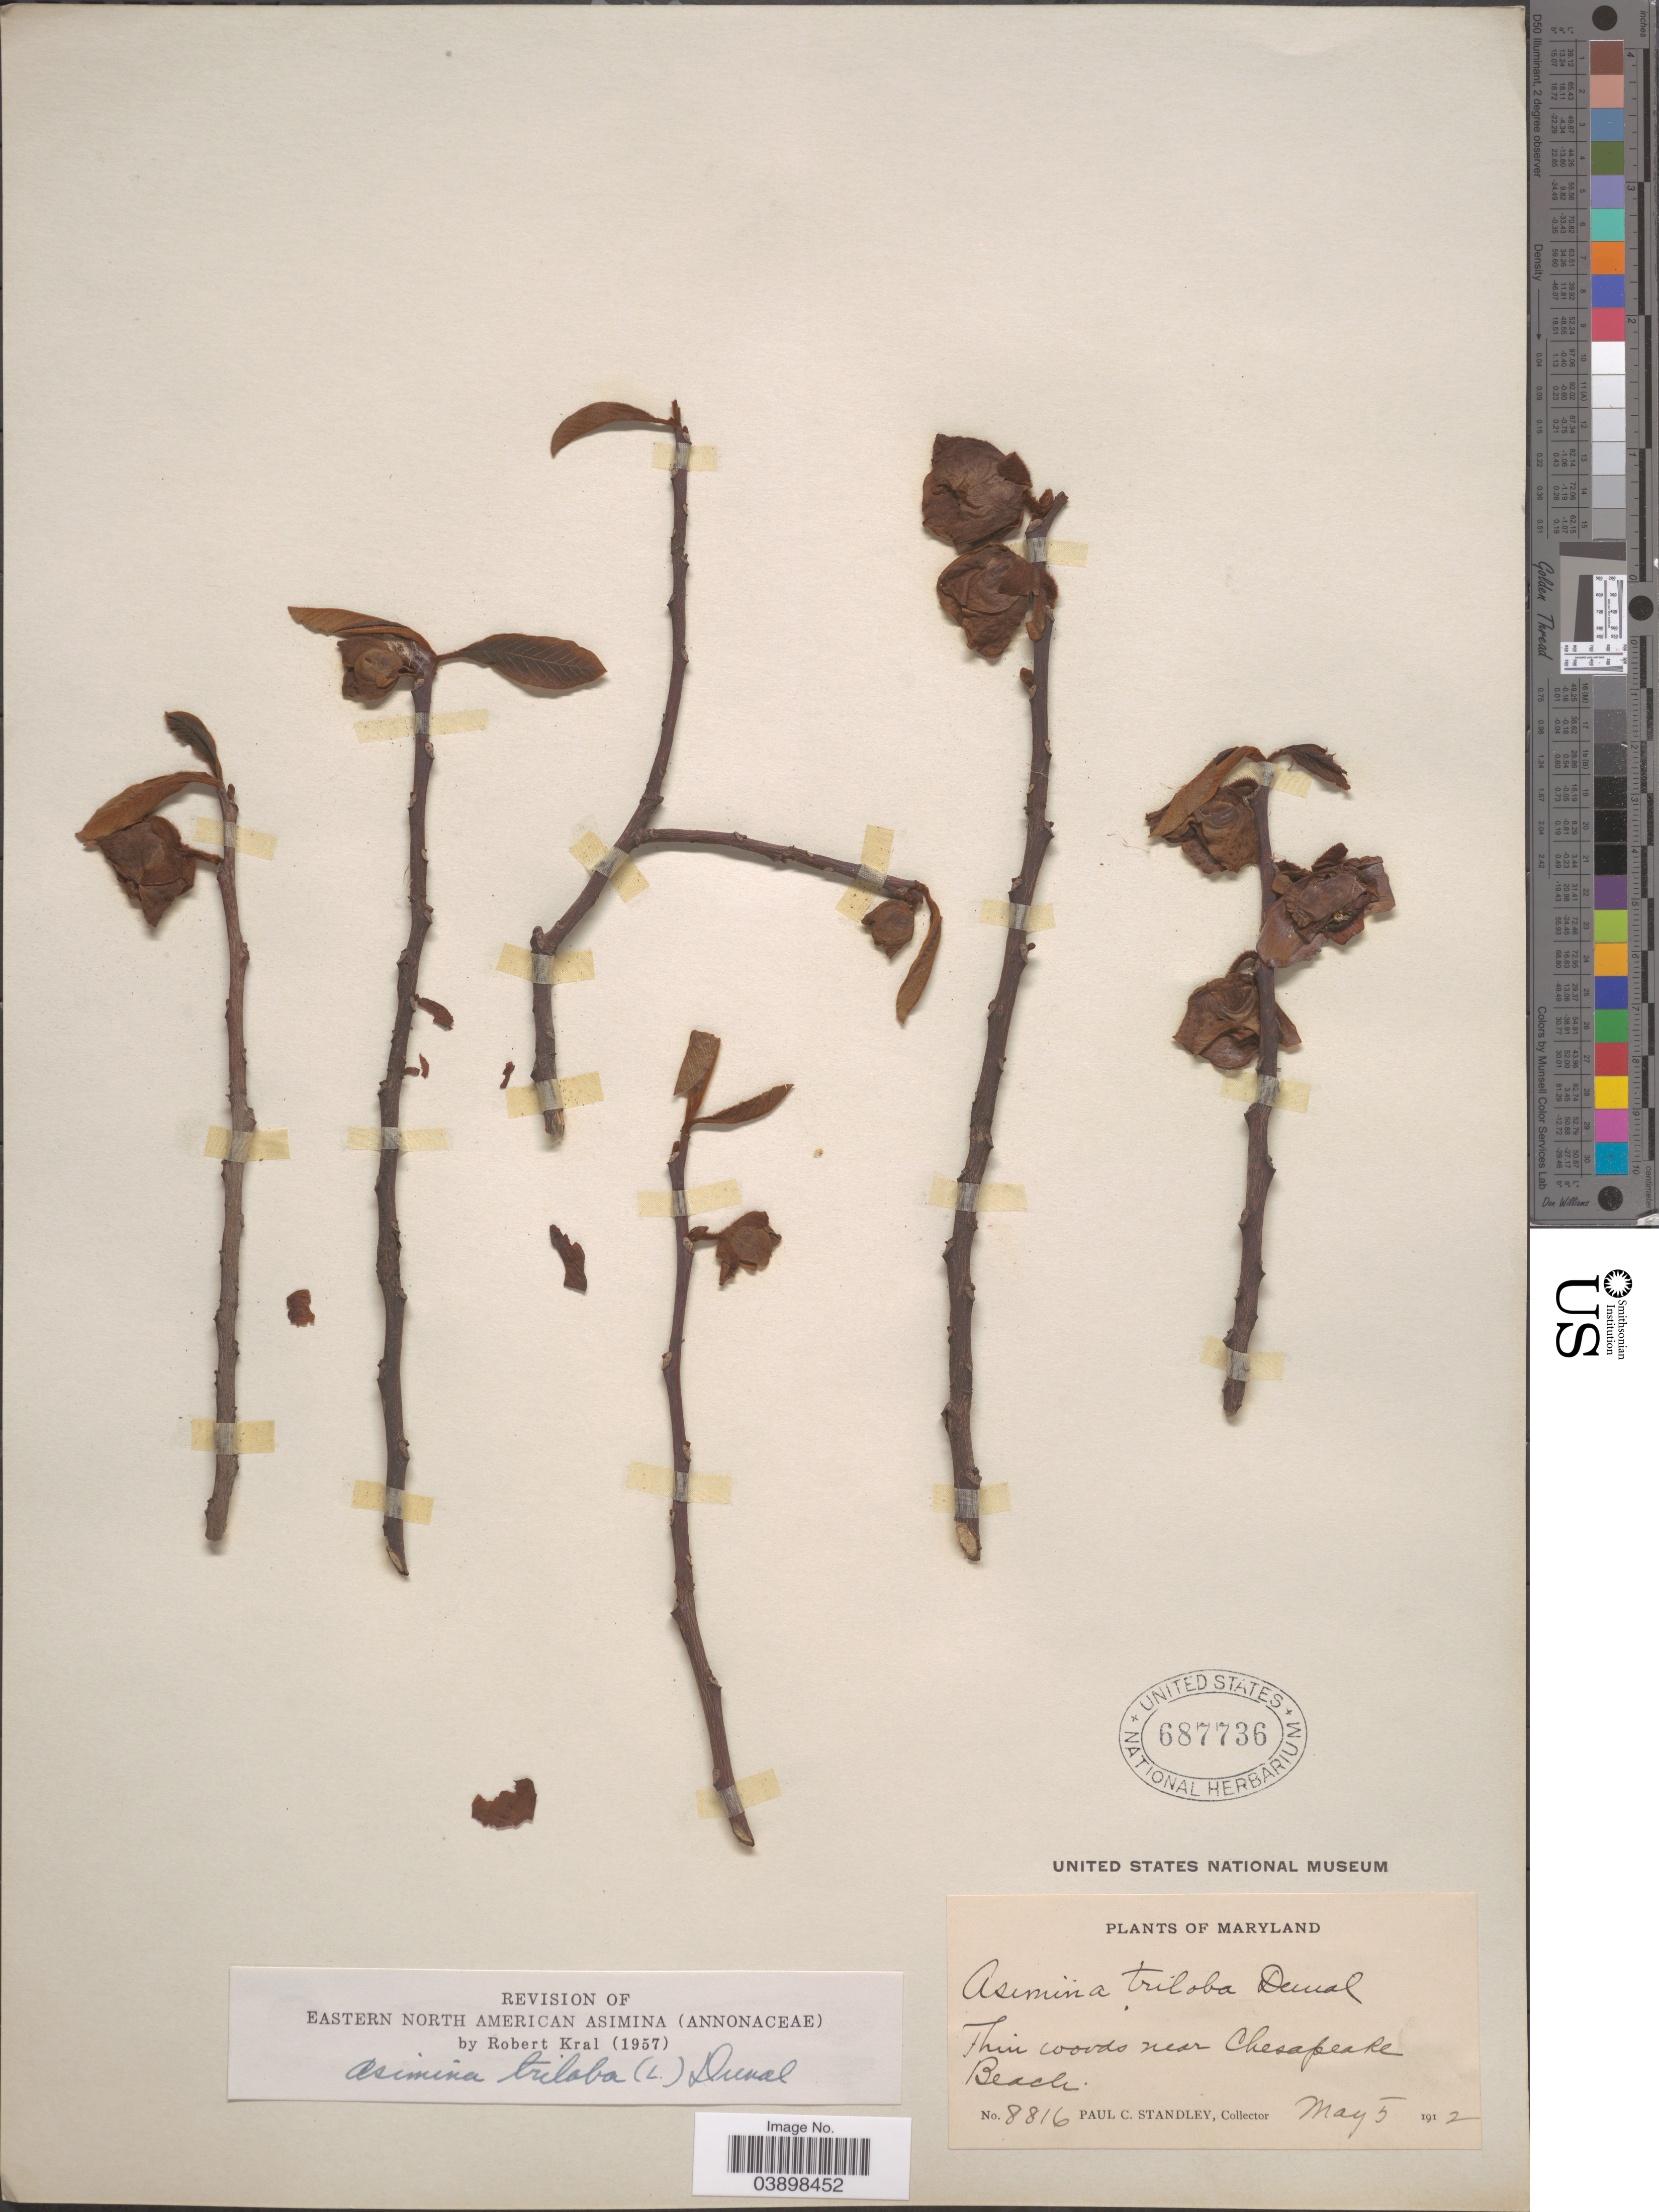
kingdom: Plantae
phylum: Tracheophyta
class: Magnoliopsida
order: Magnoliales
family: Annonaceae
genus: Asimina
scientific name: Asimina triloba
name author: (L.) Dunal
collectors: P. C. Standley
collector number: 8816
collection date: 1912-05-05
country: United States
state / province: Maryland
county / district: Calvert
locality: Thin woods near Chesapeake Beach.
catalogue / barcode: US 687736